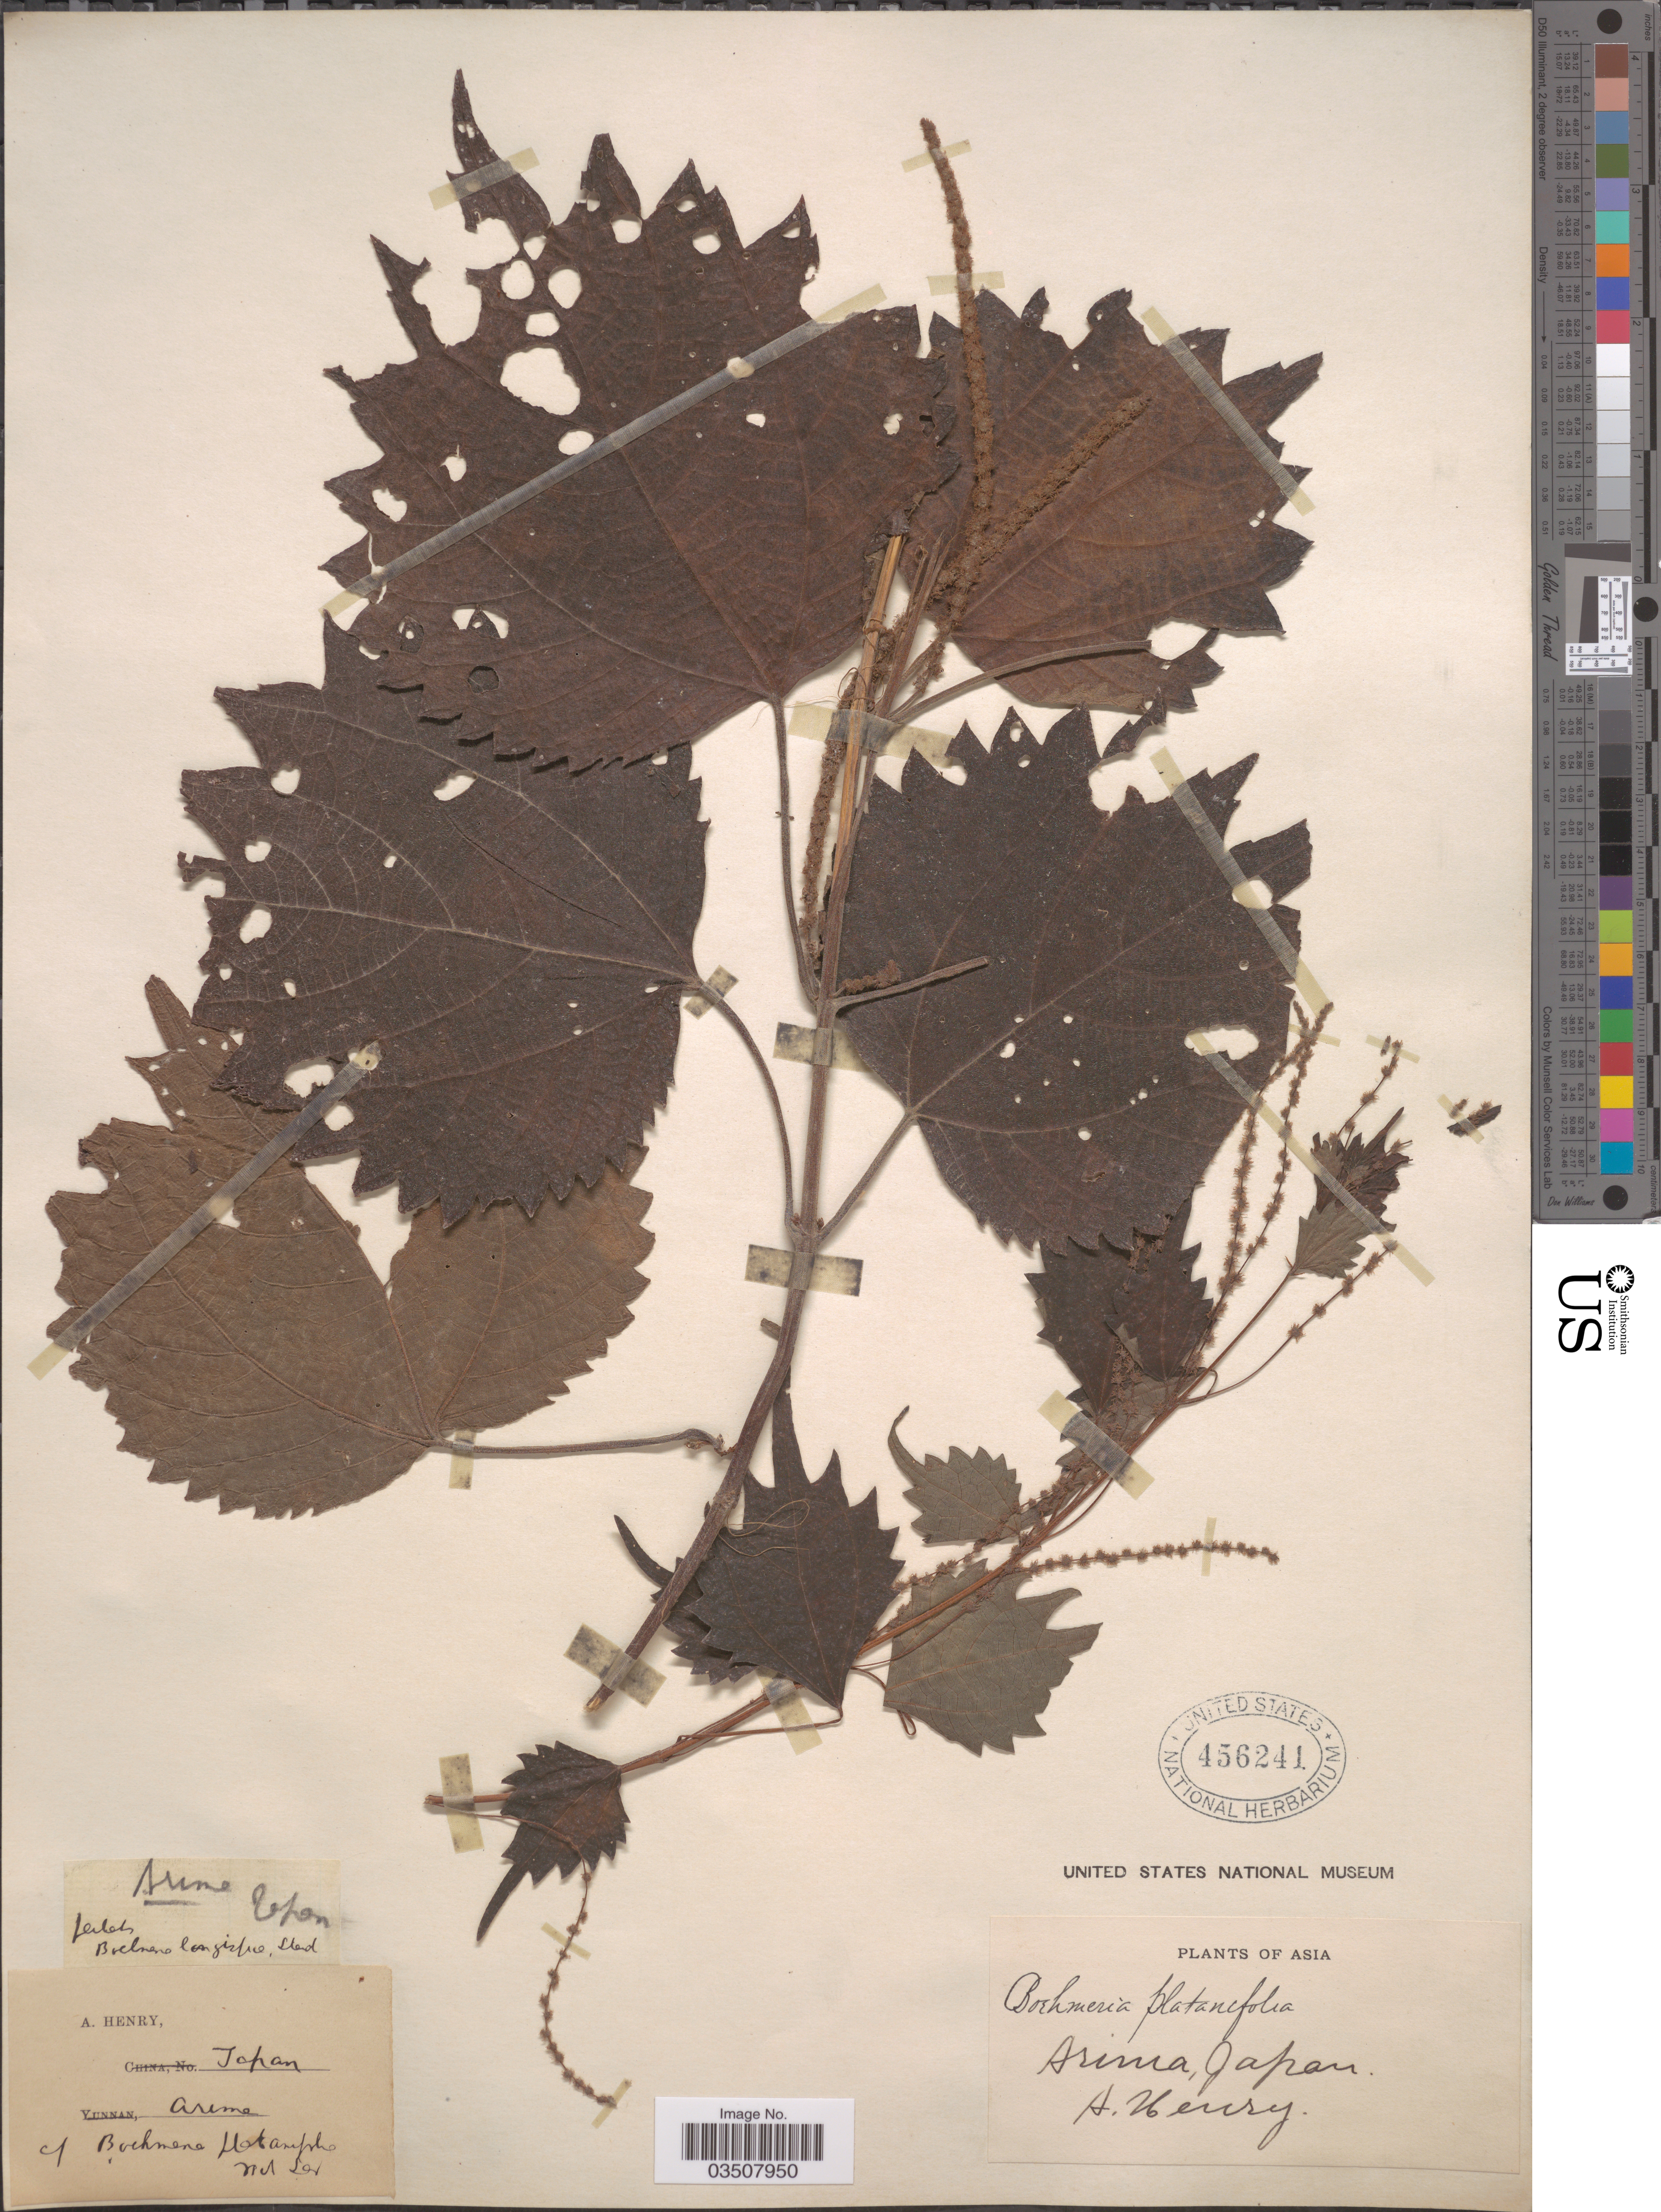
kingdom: Plantae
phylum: Tracheophyta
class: Magnoliopsida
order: Rosales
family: Urticaceae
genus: Boehmeria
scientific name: Boehmeria platanifolia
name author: (Franch. & Sav.) C.H. Wright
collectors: A. Henry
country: Japan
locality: Arima.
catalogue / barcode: US 456241